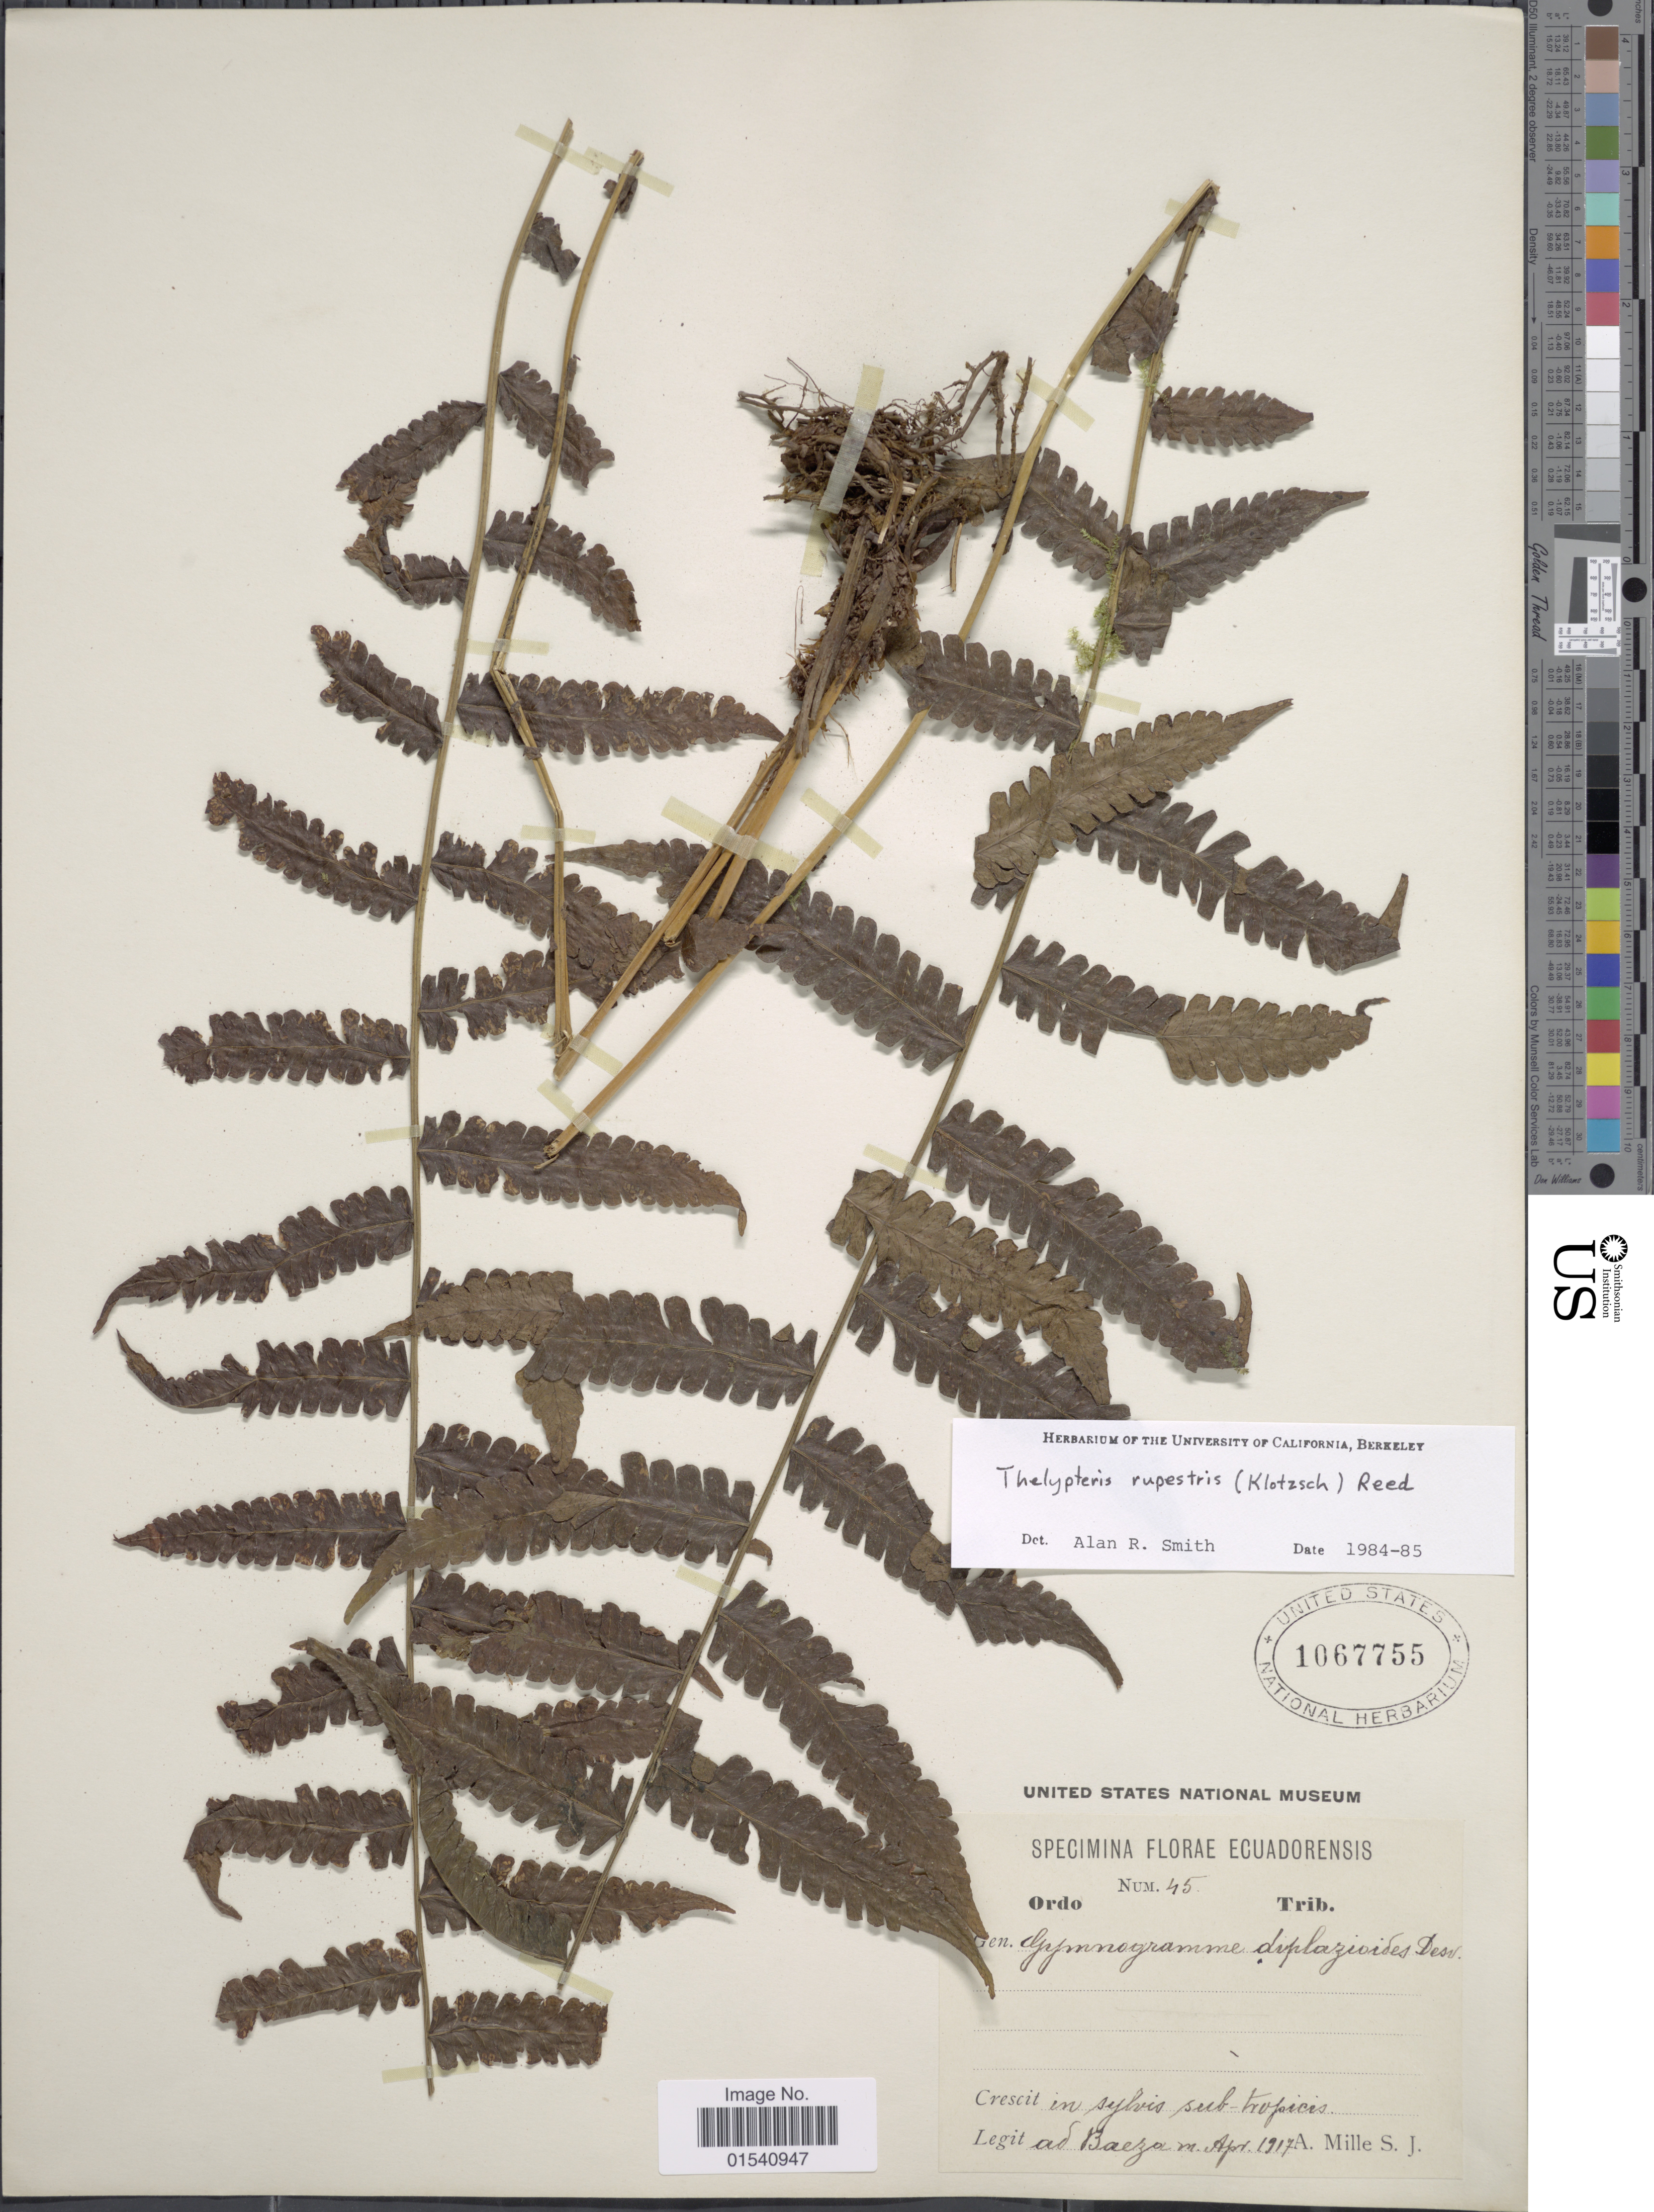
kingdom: Plantae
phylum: Tracheophyta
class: Polypodiopsida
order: Polypodiales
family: Thelypteridaceae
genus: Amauropelta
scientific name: Amauropelta rupestris (Klotzsch) comb. nov., ined 2015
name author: (Klotzsch)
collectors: A. Mille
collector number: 45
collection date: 1917-04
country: Ecuador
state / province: Napo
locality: In sylvis sub-tropicis. ad Baeza.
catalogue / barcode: US 1067755